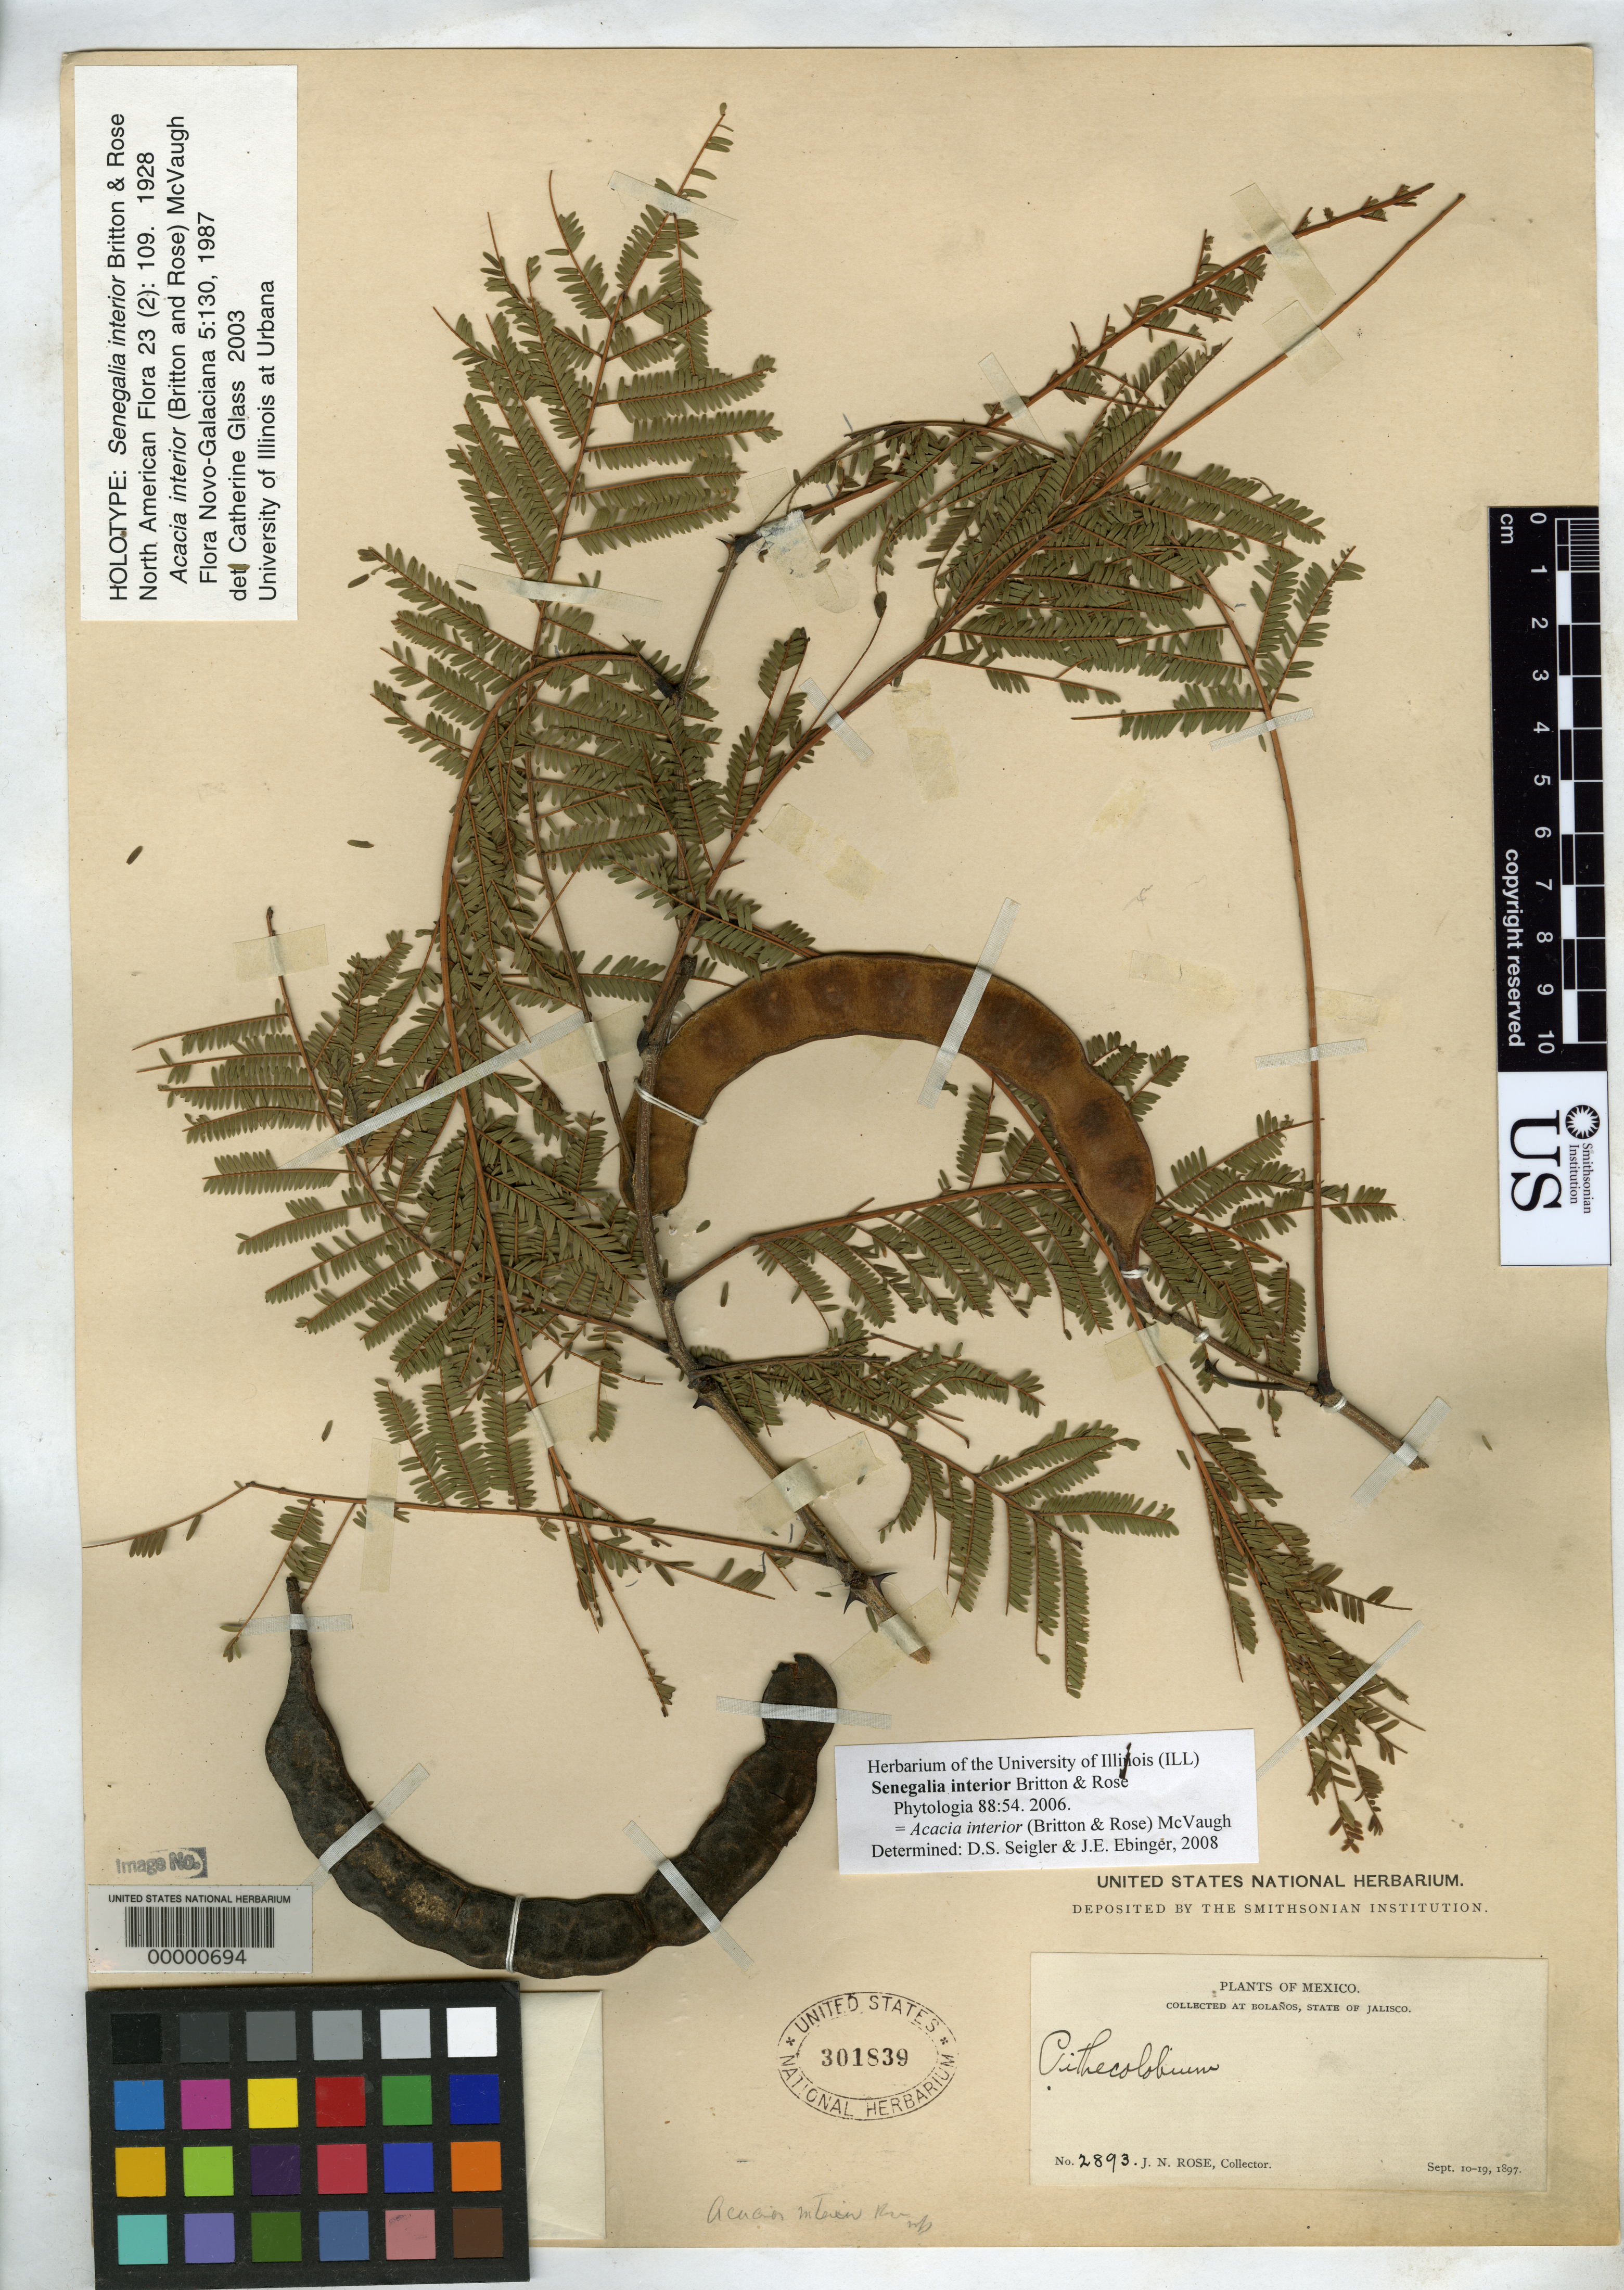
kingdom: Plantae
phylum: Tracheophyta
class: Magnoliopsida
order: Fabales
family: Fabaceae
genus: Senegalia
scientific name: Senegalia interior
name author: Britton & Rose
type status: Holotype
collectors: J. N. Rose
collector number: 2893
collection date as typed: Sep 1897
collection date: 1897-09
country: Mexico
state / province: Jalisco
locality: Bolanos.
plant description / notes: Protologue does not indicate location of holotype. US specimen annotated (C. Glass 2003) and cited (Seigler et al. 2006, Phytologia 88: 54) as holotype.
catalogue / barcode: US 301839